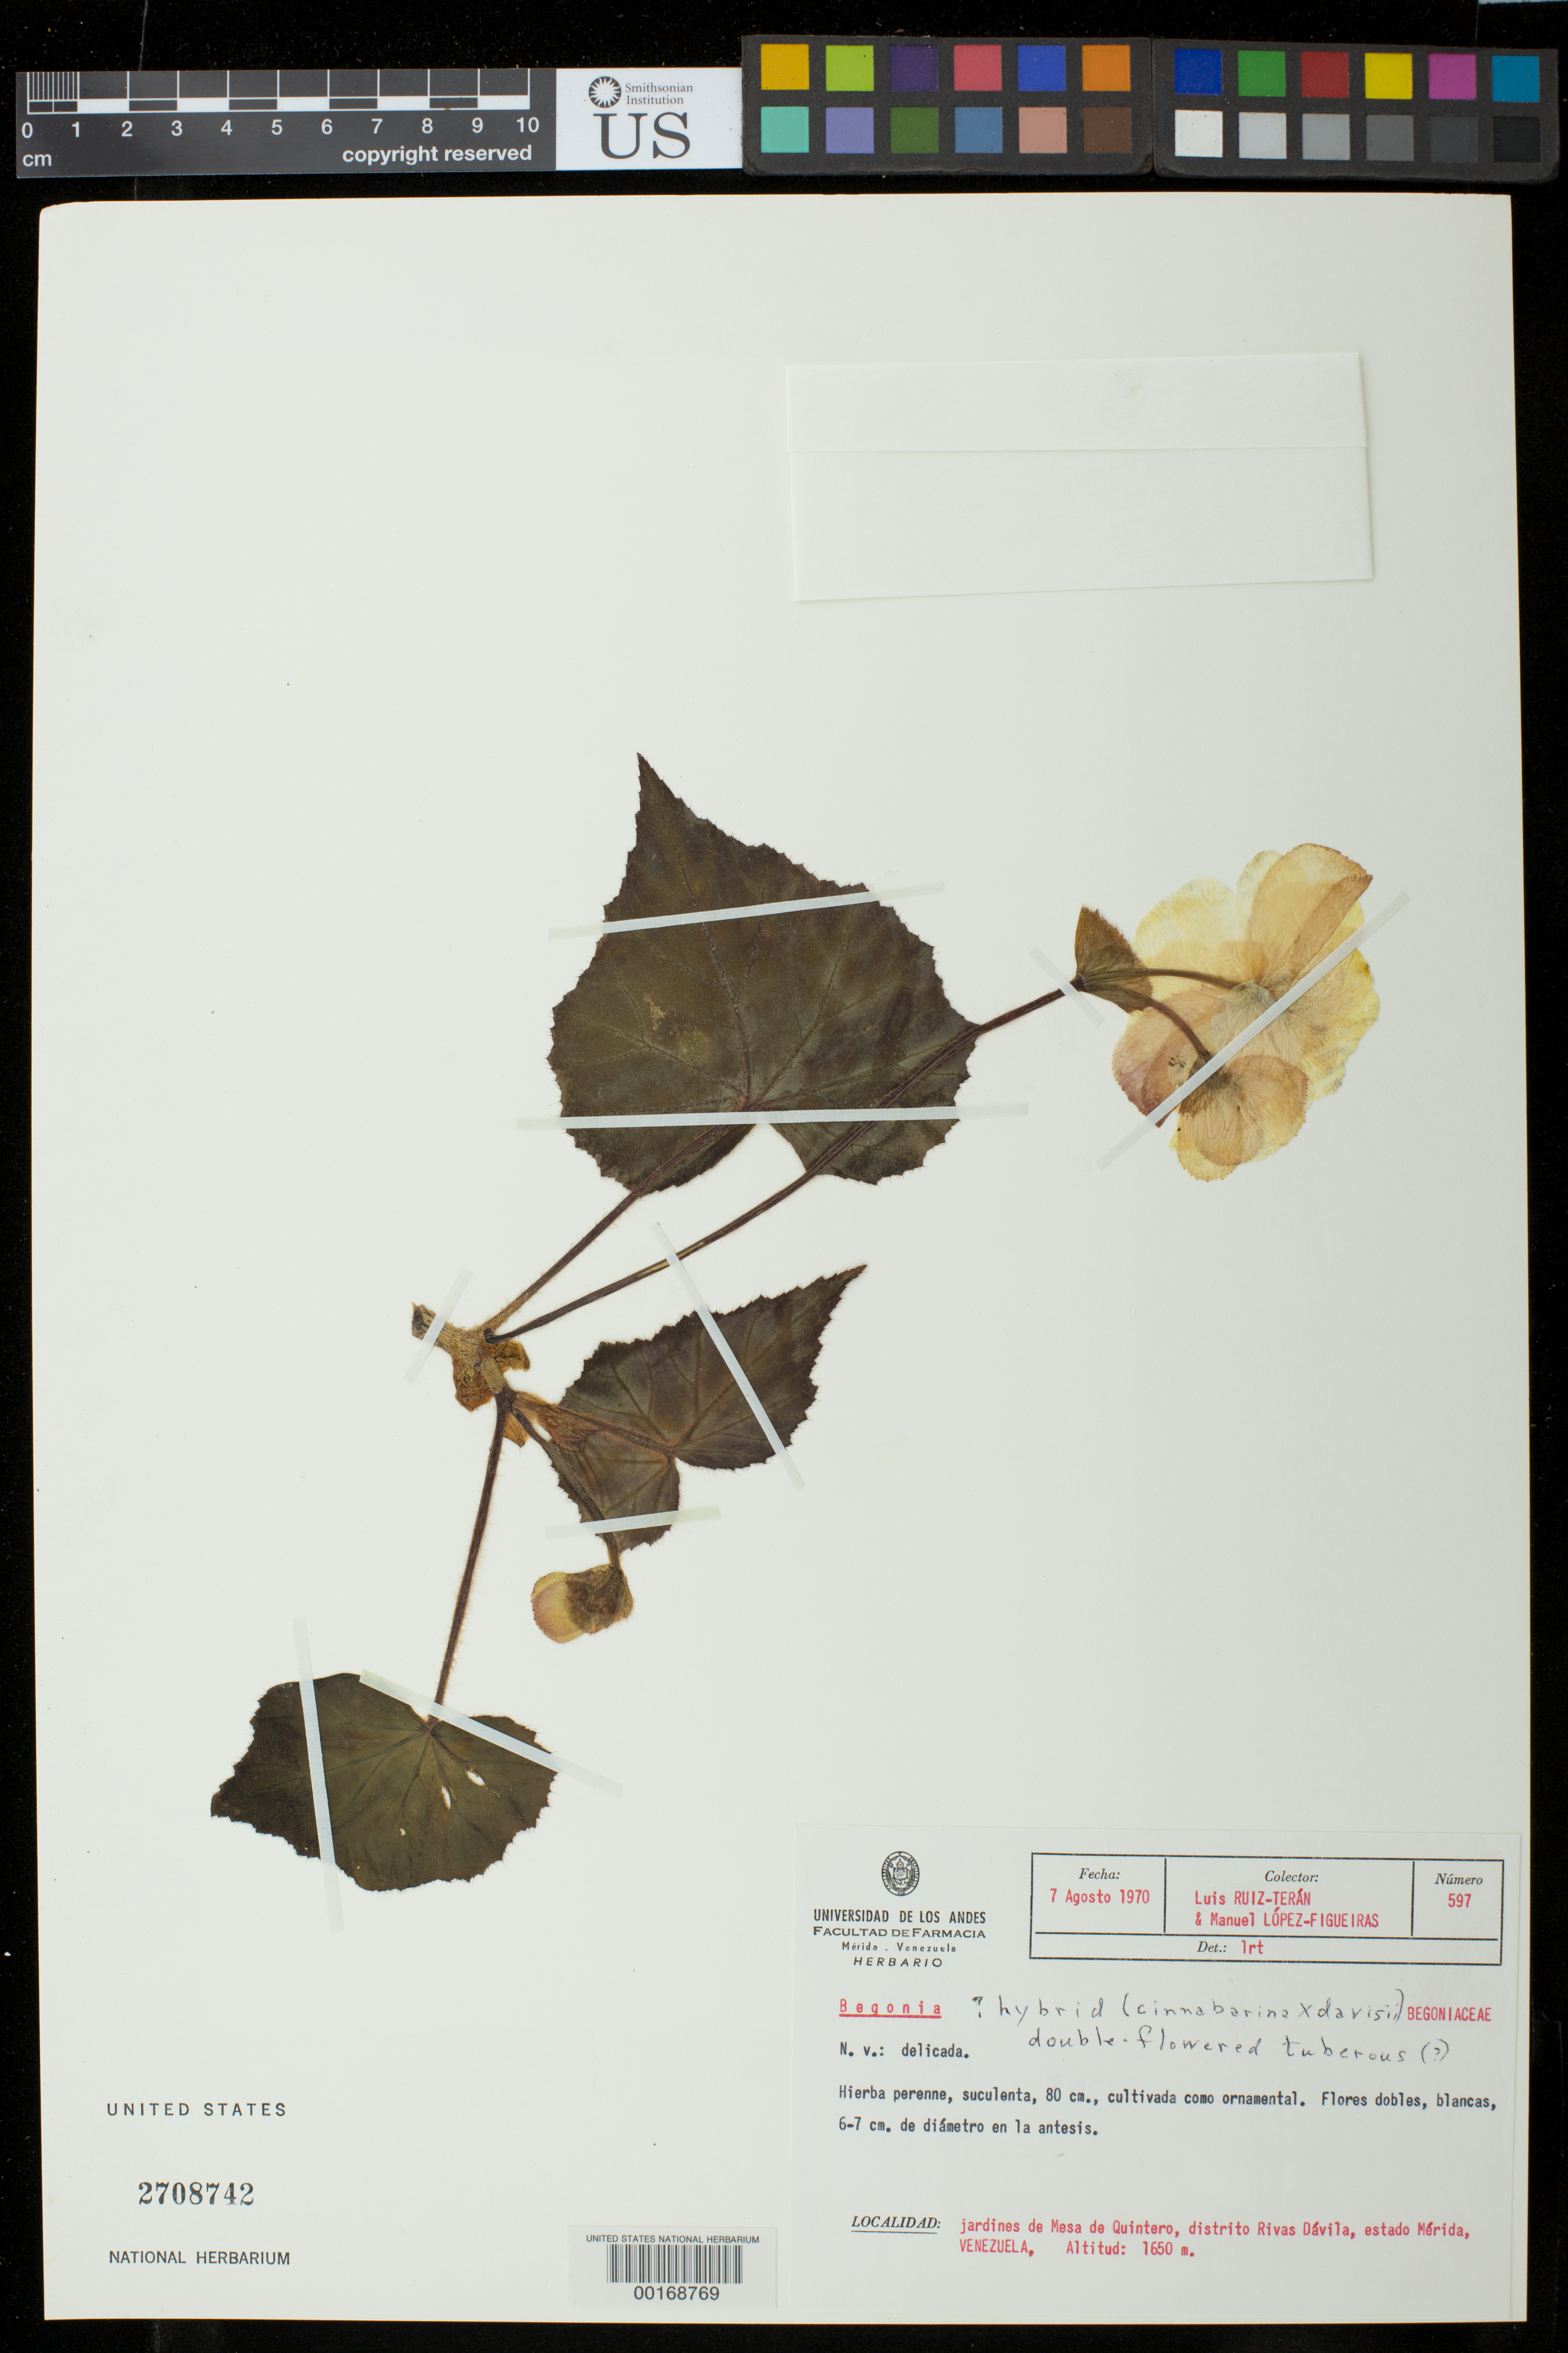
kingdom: Plantae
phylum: Tracheophyta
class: Magnoliopsida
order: Cucurbitales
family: Begoniaceae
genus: Begonia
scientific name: Begonia cinnabarina x B. davisii Veitch ex Hook. f.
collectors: L. E. Ruíz-Terán & M. López Figueiras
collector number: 597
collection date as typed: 7 Agosto 1970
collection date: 1970-08-07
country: Venezuela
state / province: Mérida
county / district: Rivas Dávila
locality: jardines de Mesa de Quintero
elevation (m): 1650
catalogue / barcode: US 2708742